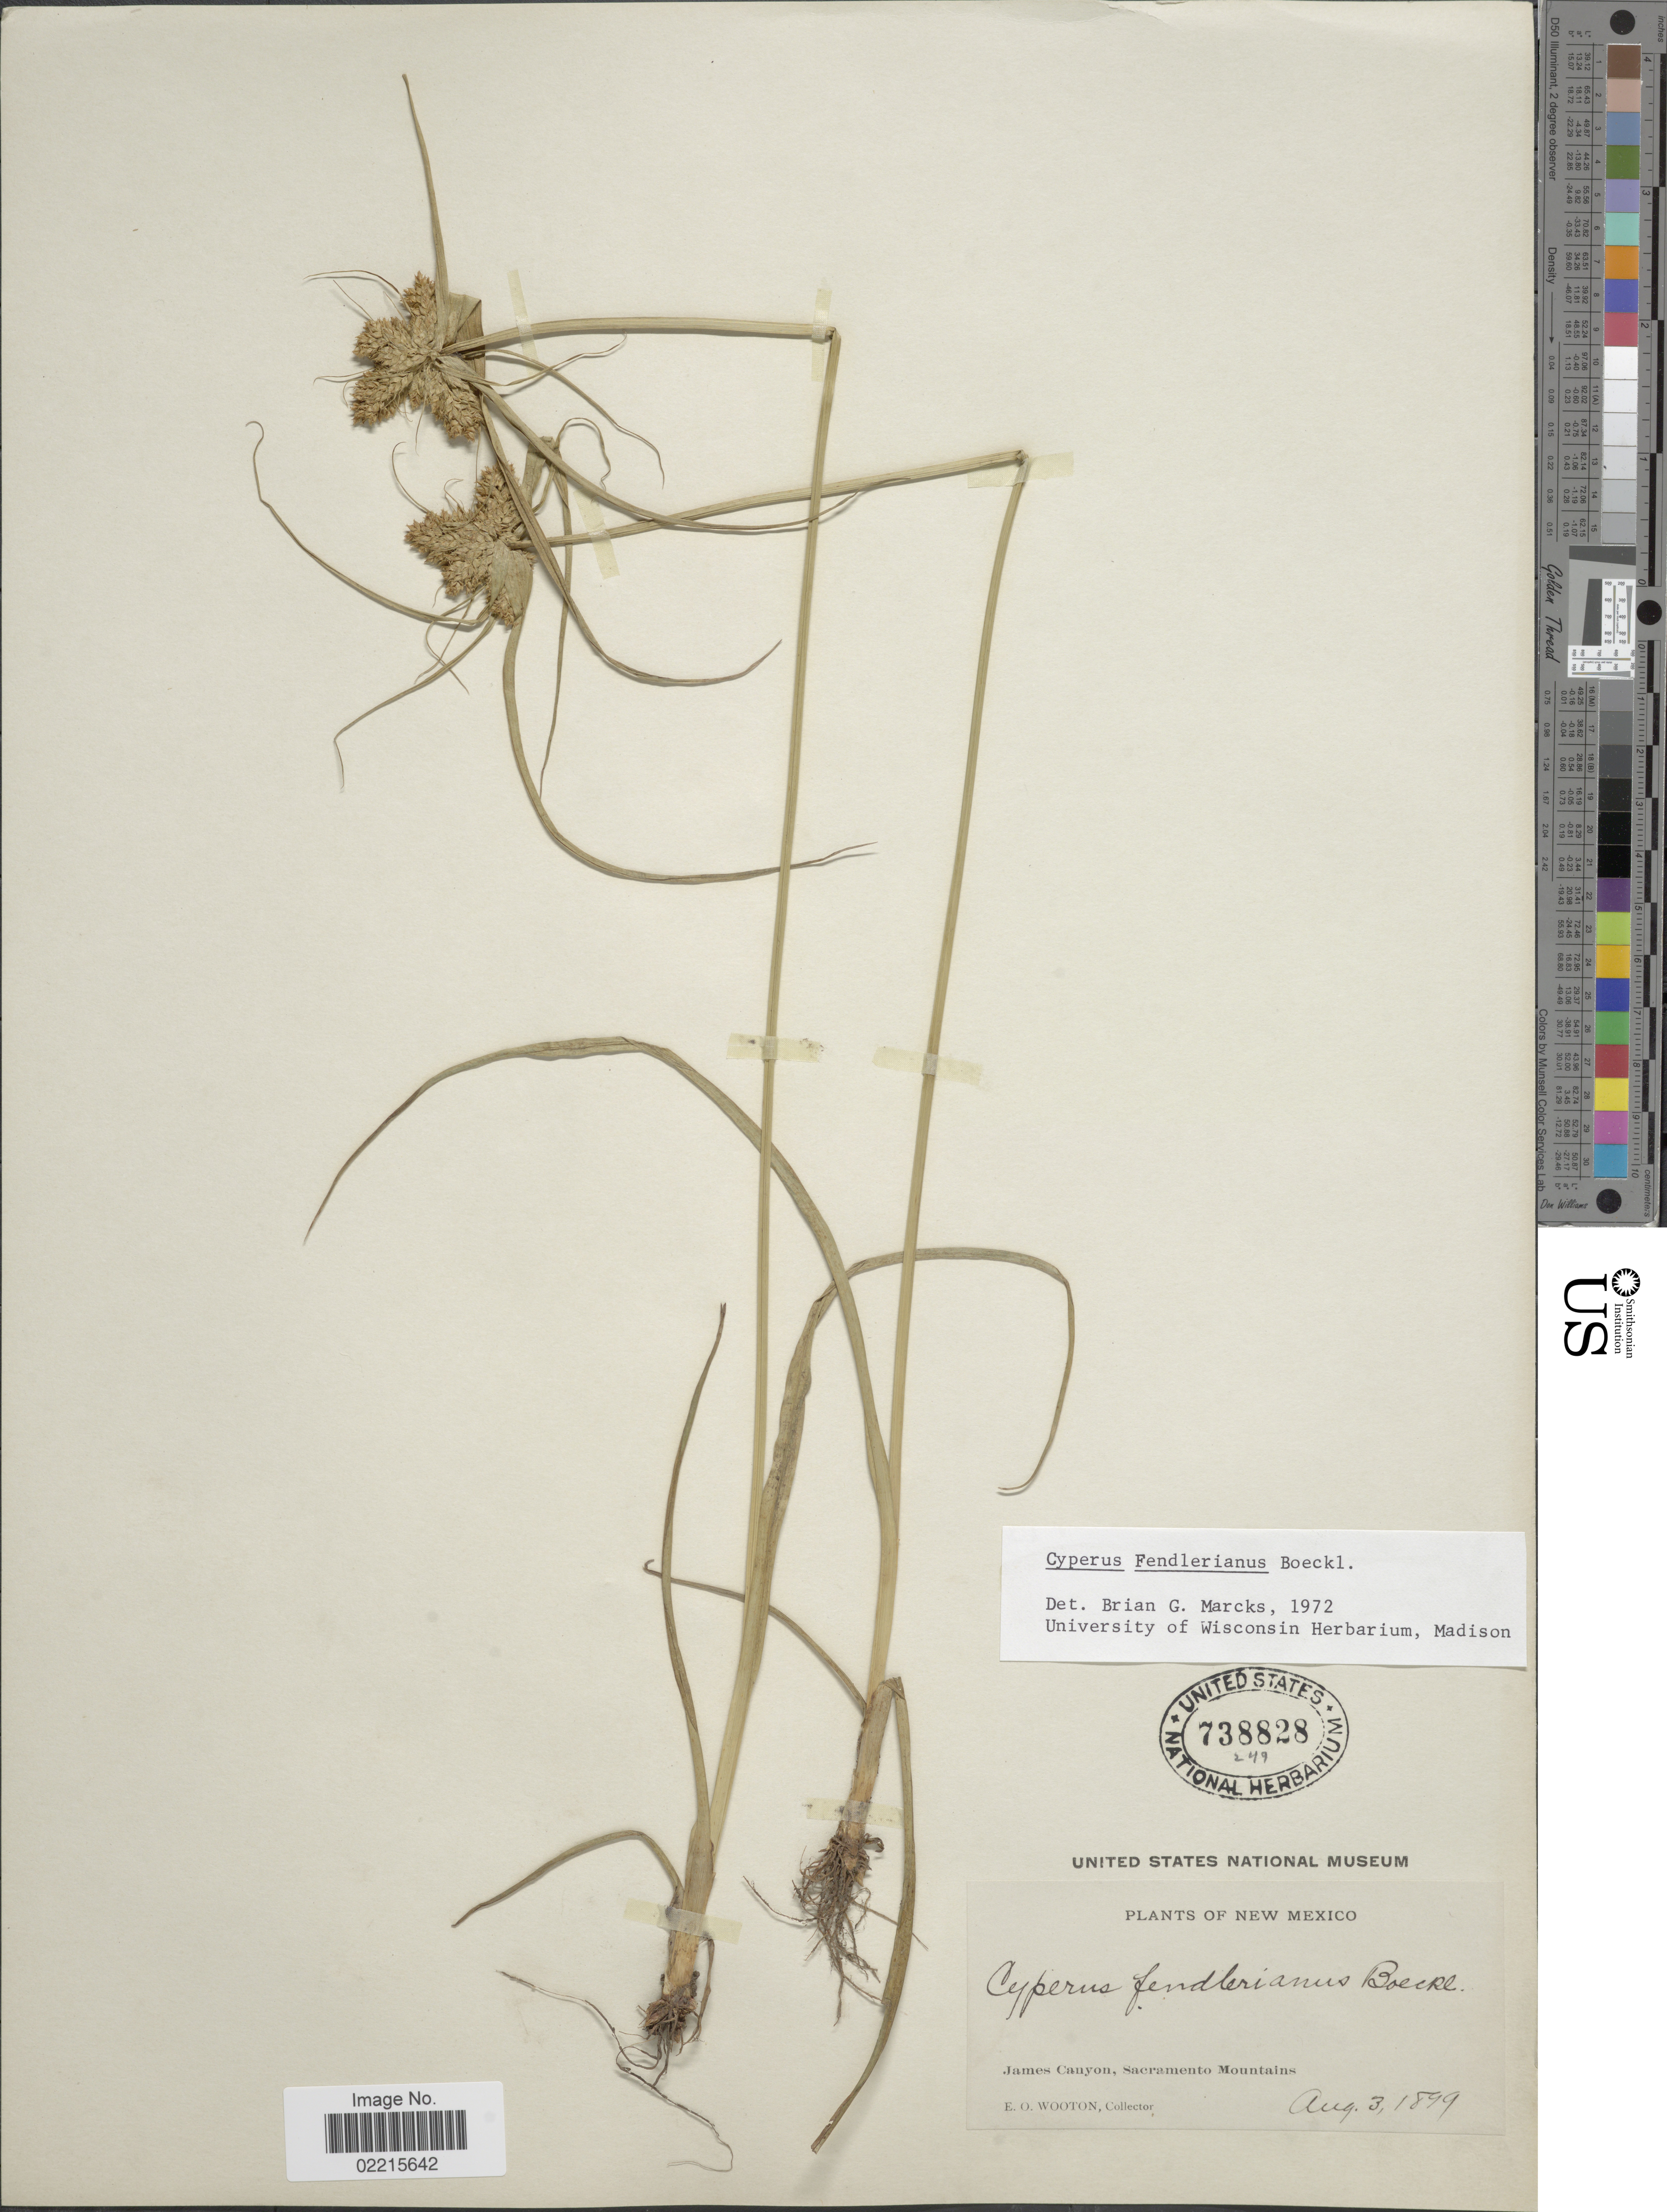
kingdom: Plantae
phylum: Tracheophyta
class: Liliopsida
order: Poales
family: Cyperaceae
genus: Cyperus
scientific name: Cyperus fendlerianus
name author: Boeckeler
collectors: E. O. Wooton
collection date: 1899-08-03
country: United States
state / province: New Mexico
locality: James Canyon, Sacramento Mountains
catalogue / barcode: US 738828